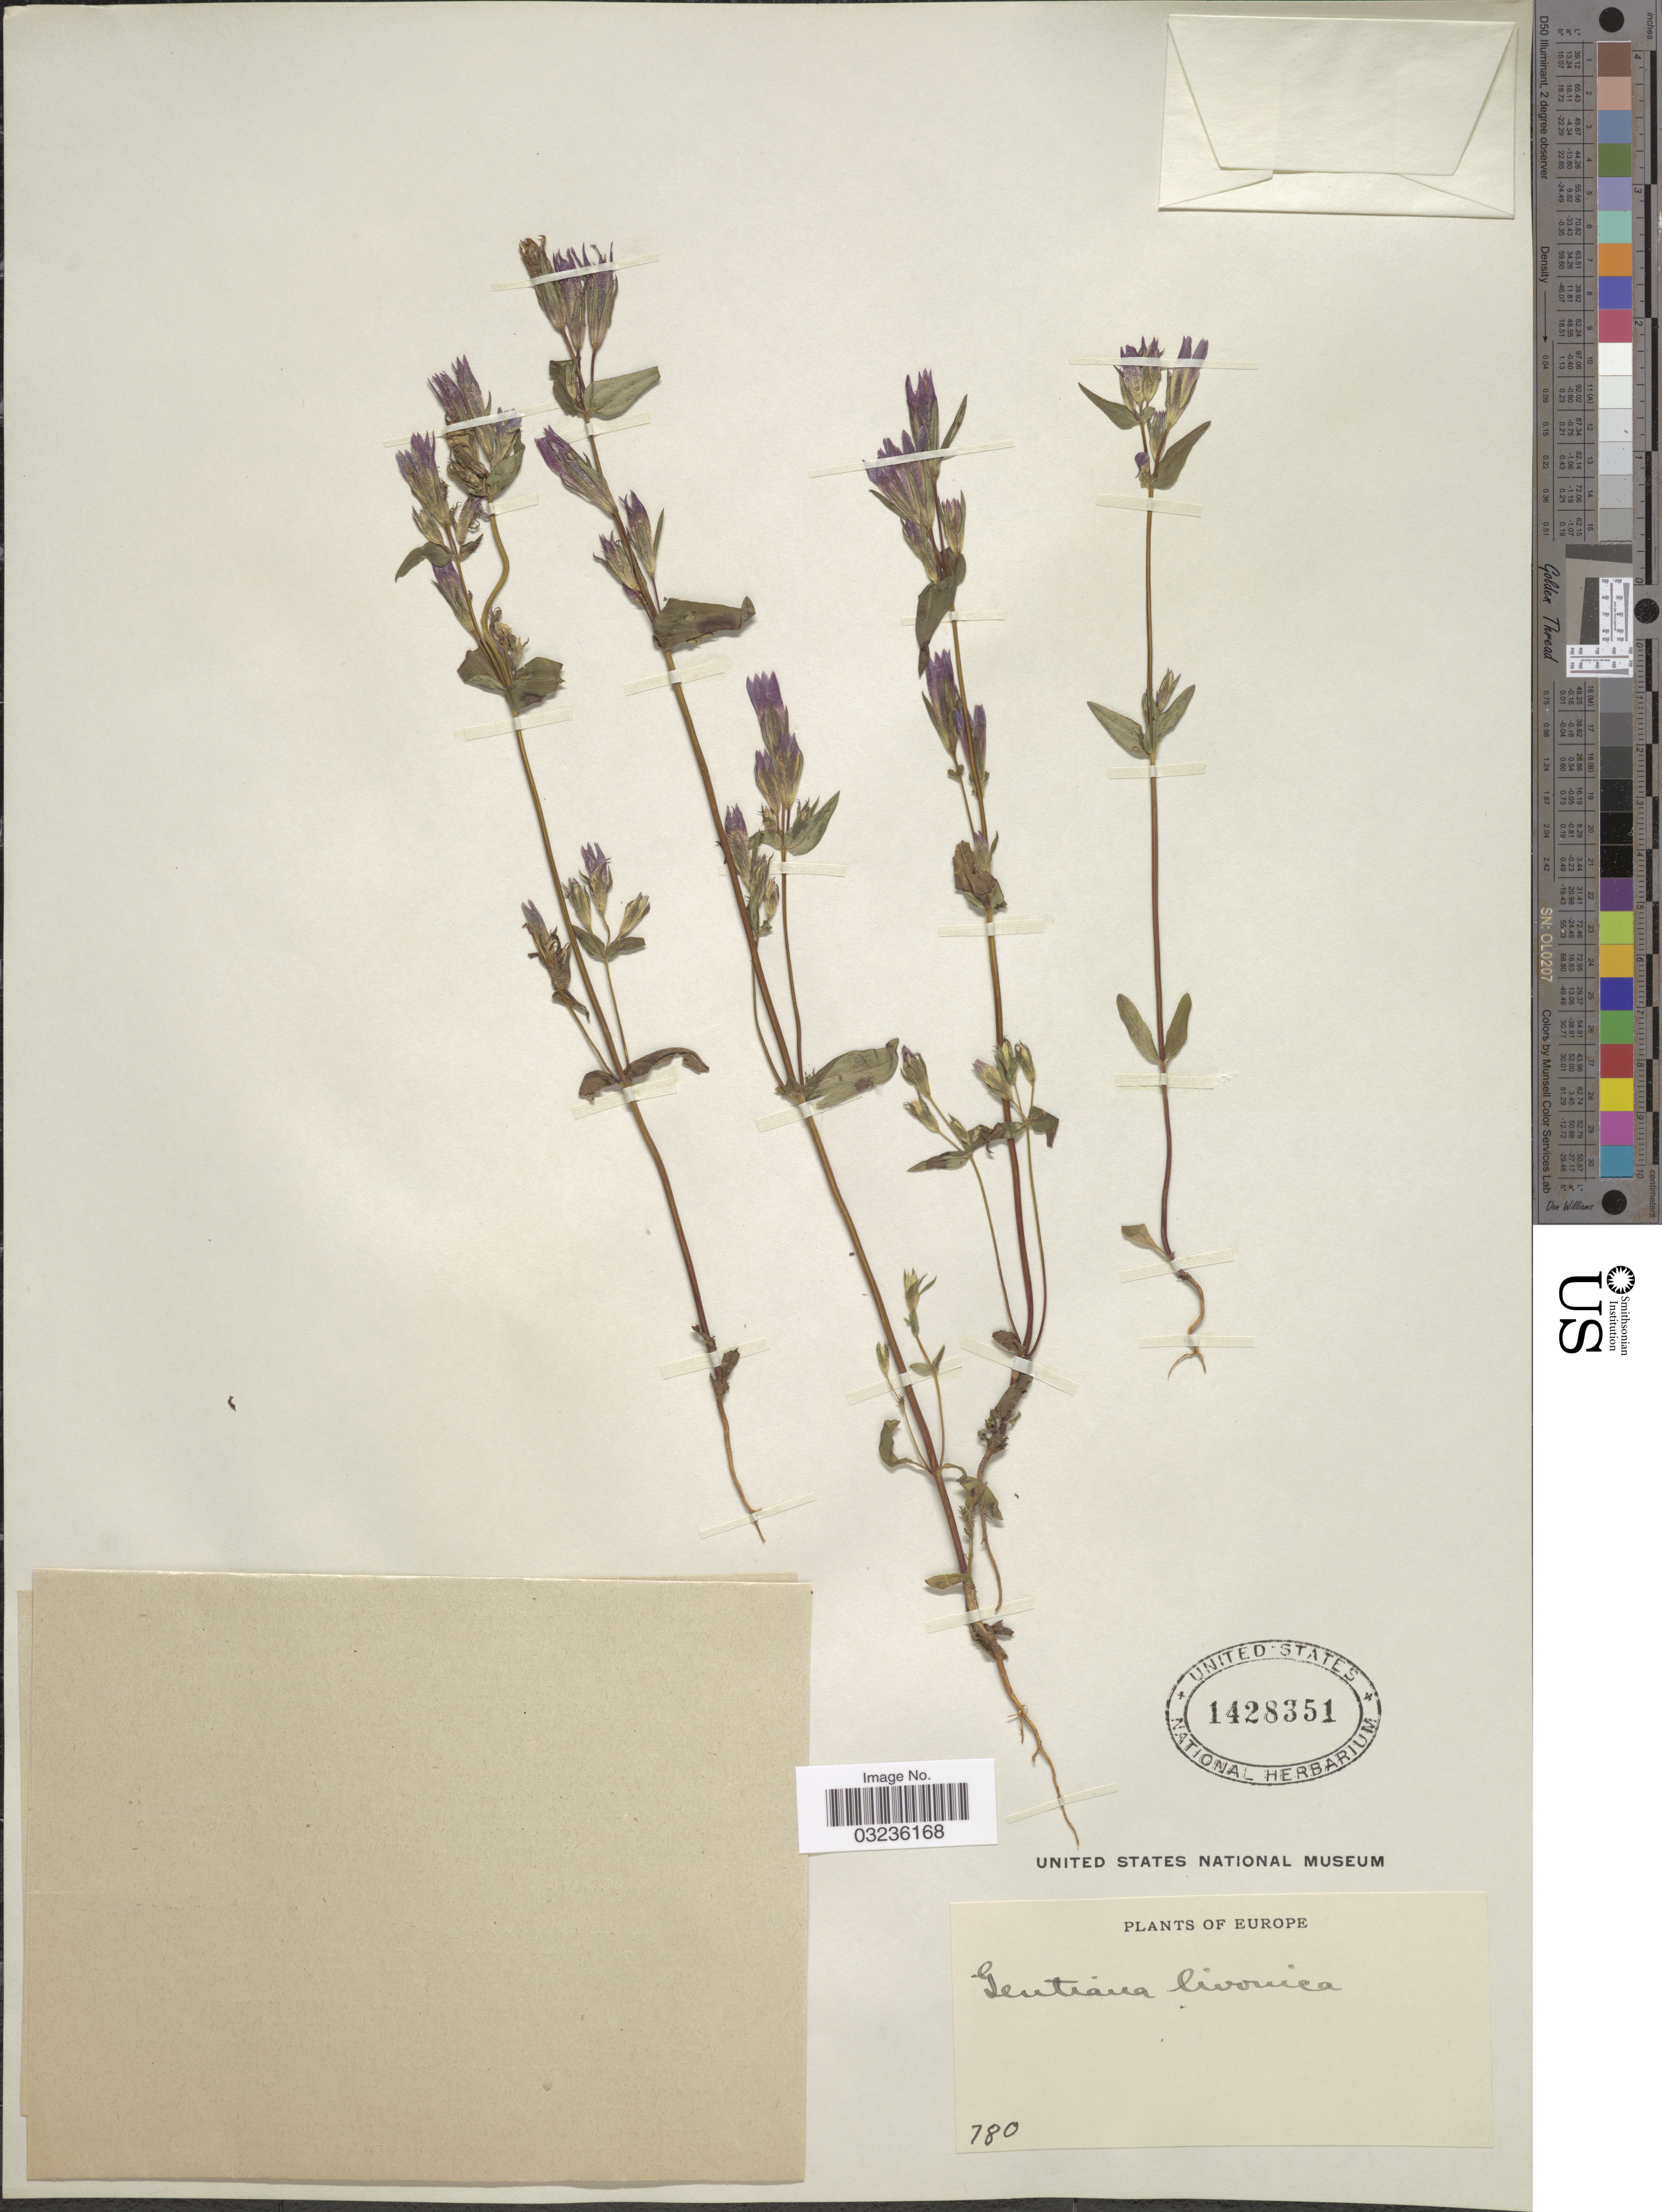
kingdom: Plantae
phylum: Tracheophyta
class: Magnoliopsida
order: Gentianales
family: Gentianaceae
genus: Gentiana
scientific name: Gentiana livonica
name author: Eschsch. ex Griseb.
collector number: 780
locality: Europe.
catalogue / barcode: US 1428351